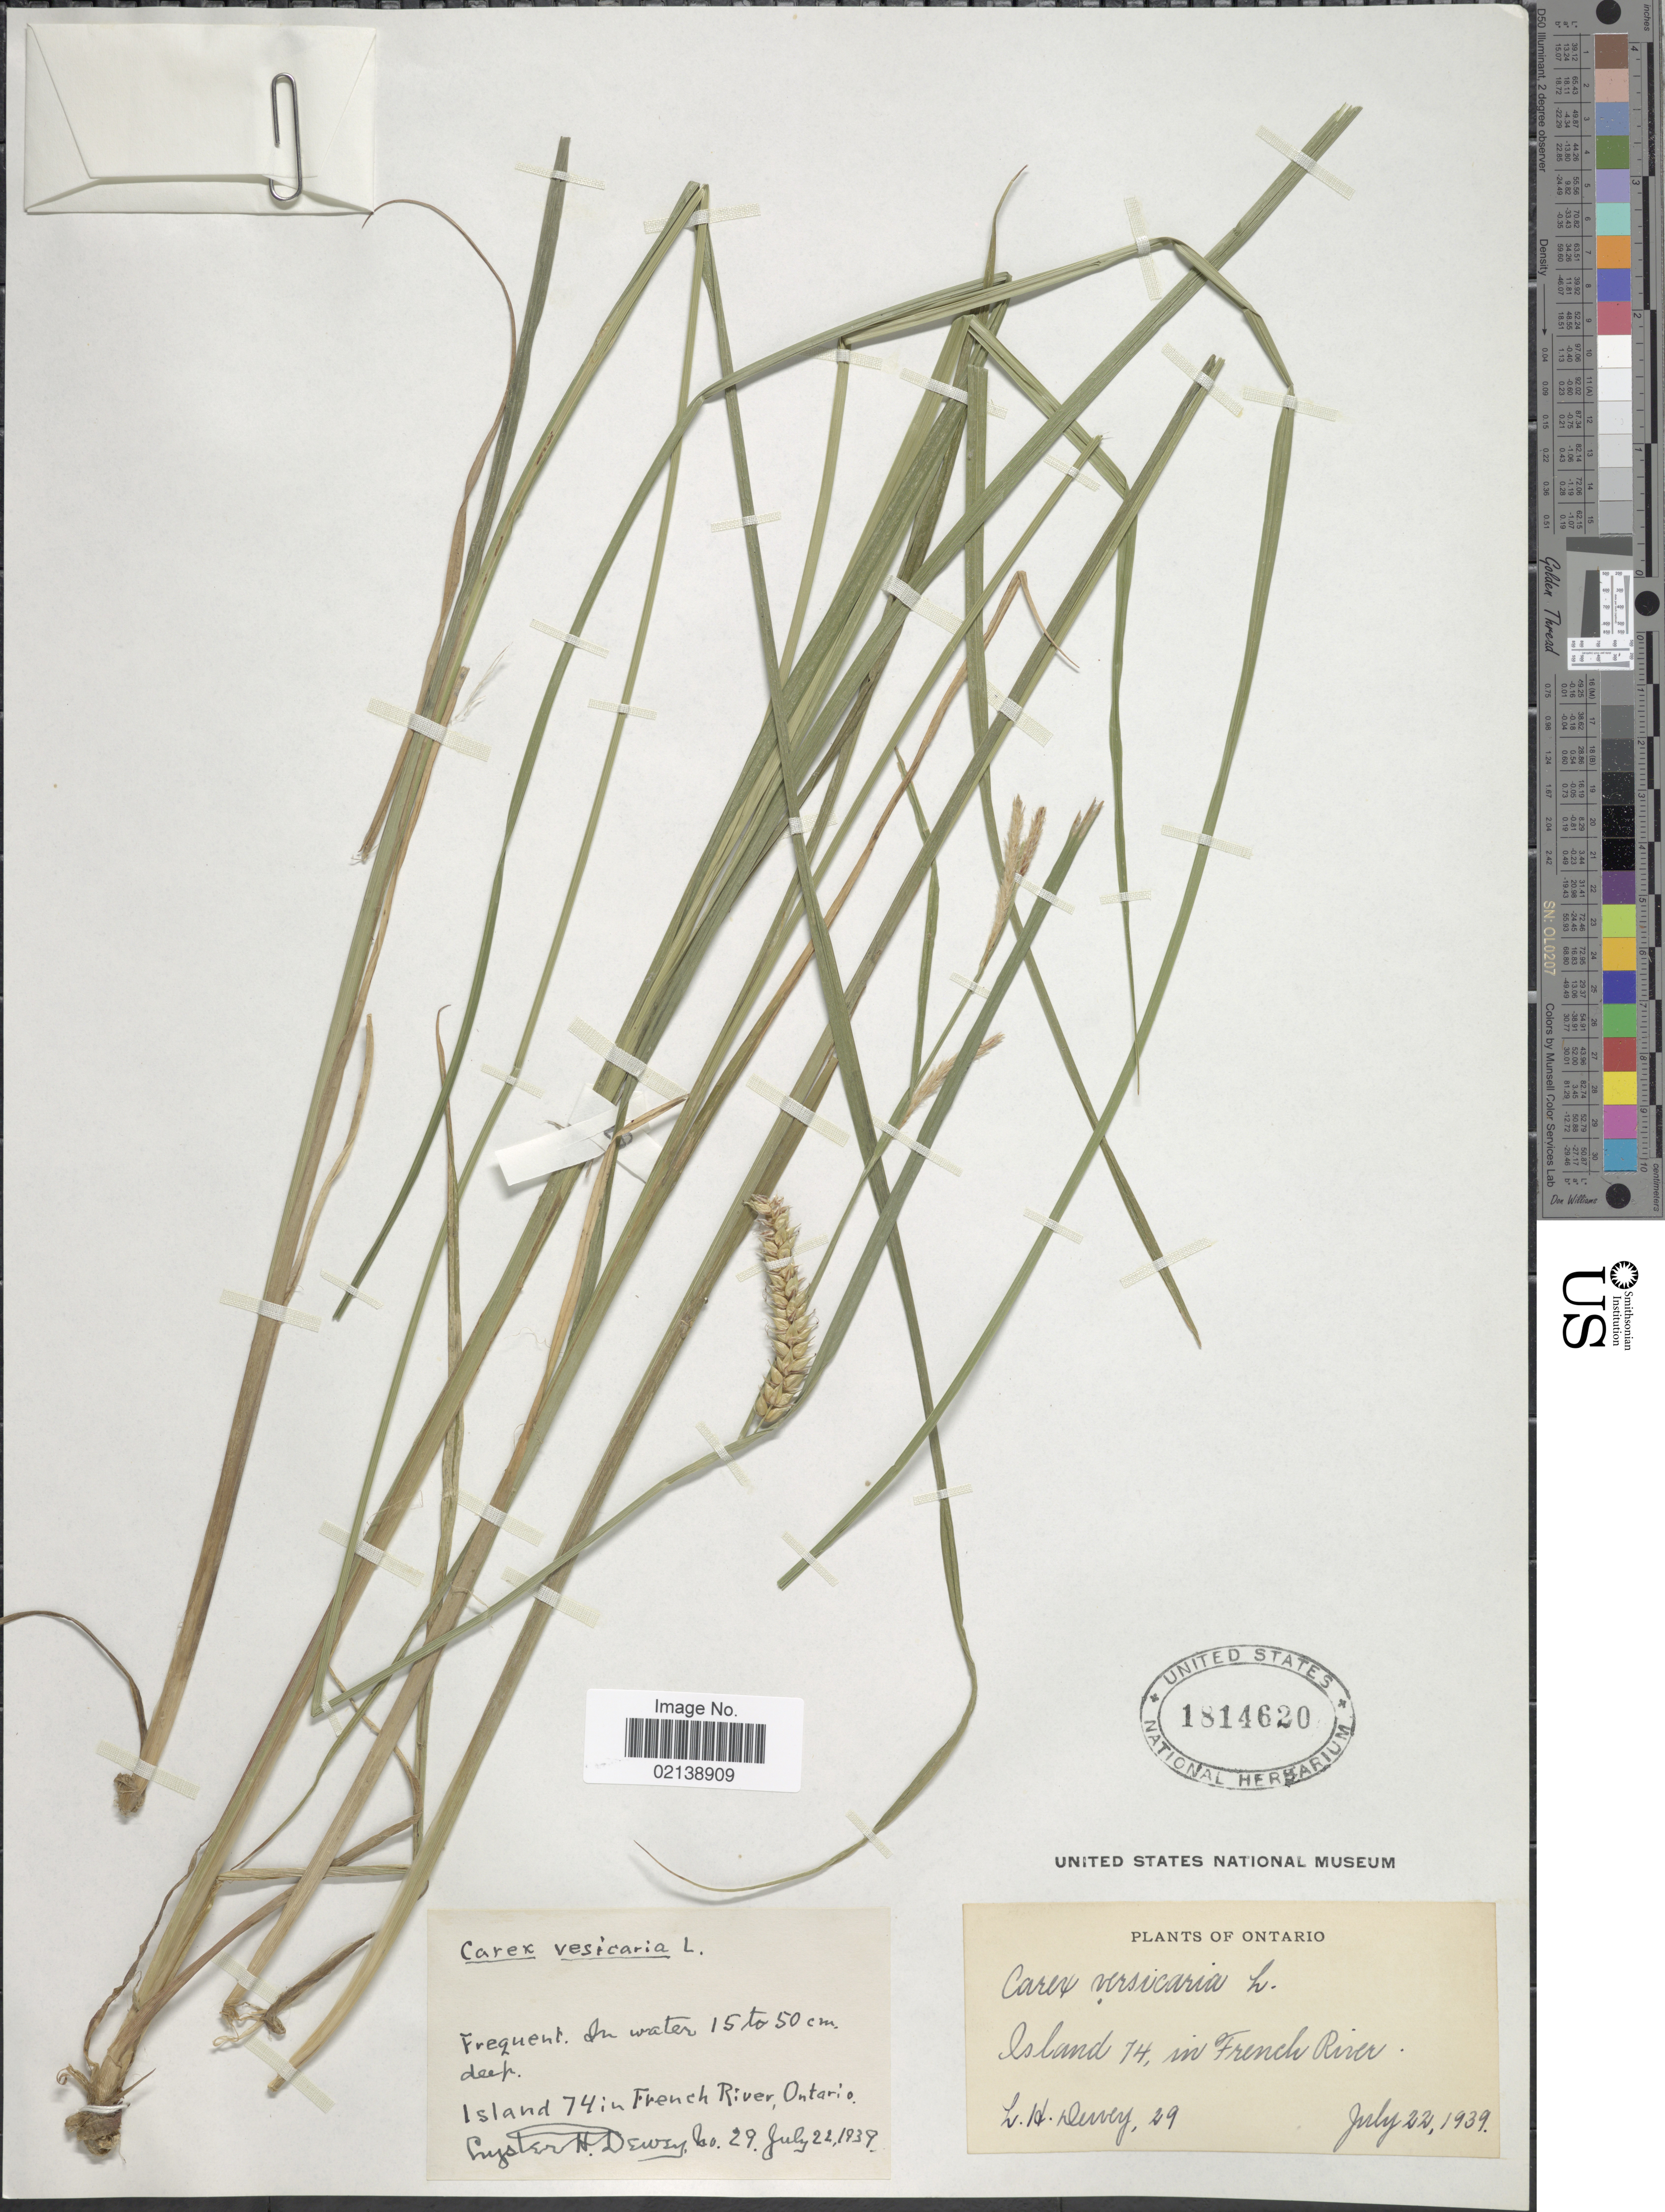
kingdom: Plantae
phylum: Tracheophyta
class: Liliopsida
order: Poales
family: Cyperaceae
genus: Carex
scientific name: Carex vesicaria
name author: L.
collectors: L. H. Dewey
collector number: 29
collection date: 1939-07-22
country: Canada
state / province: Ontario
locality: Island 74, in French River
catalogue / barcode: US 1814620